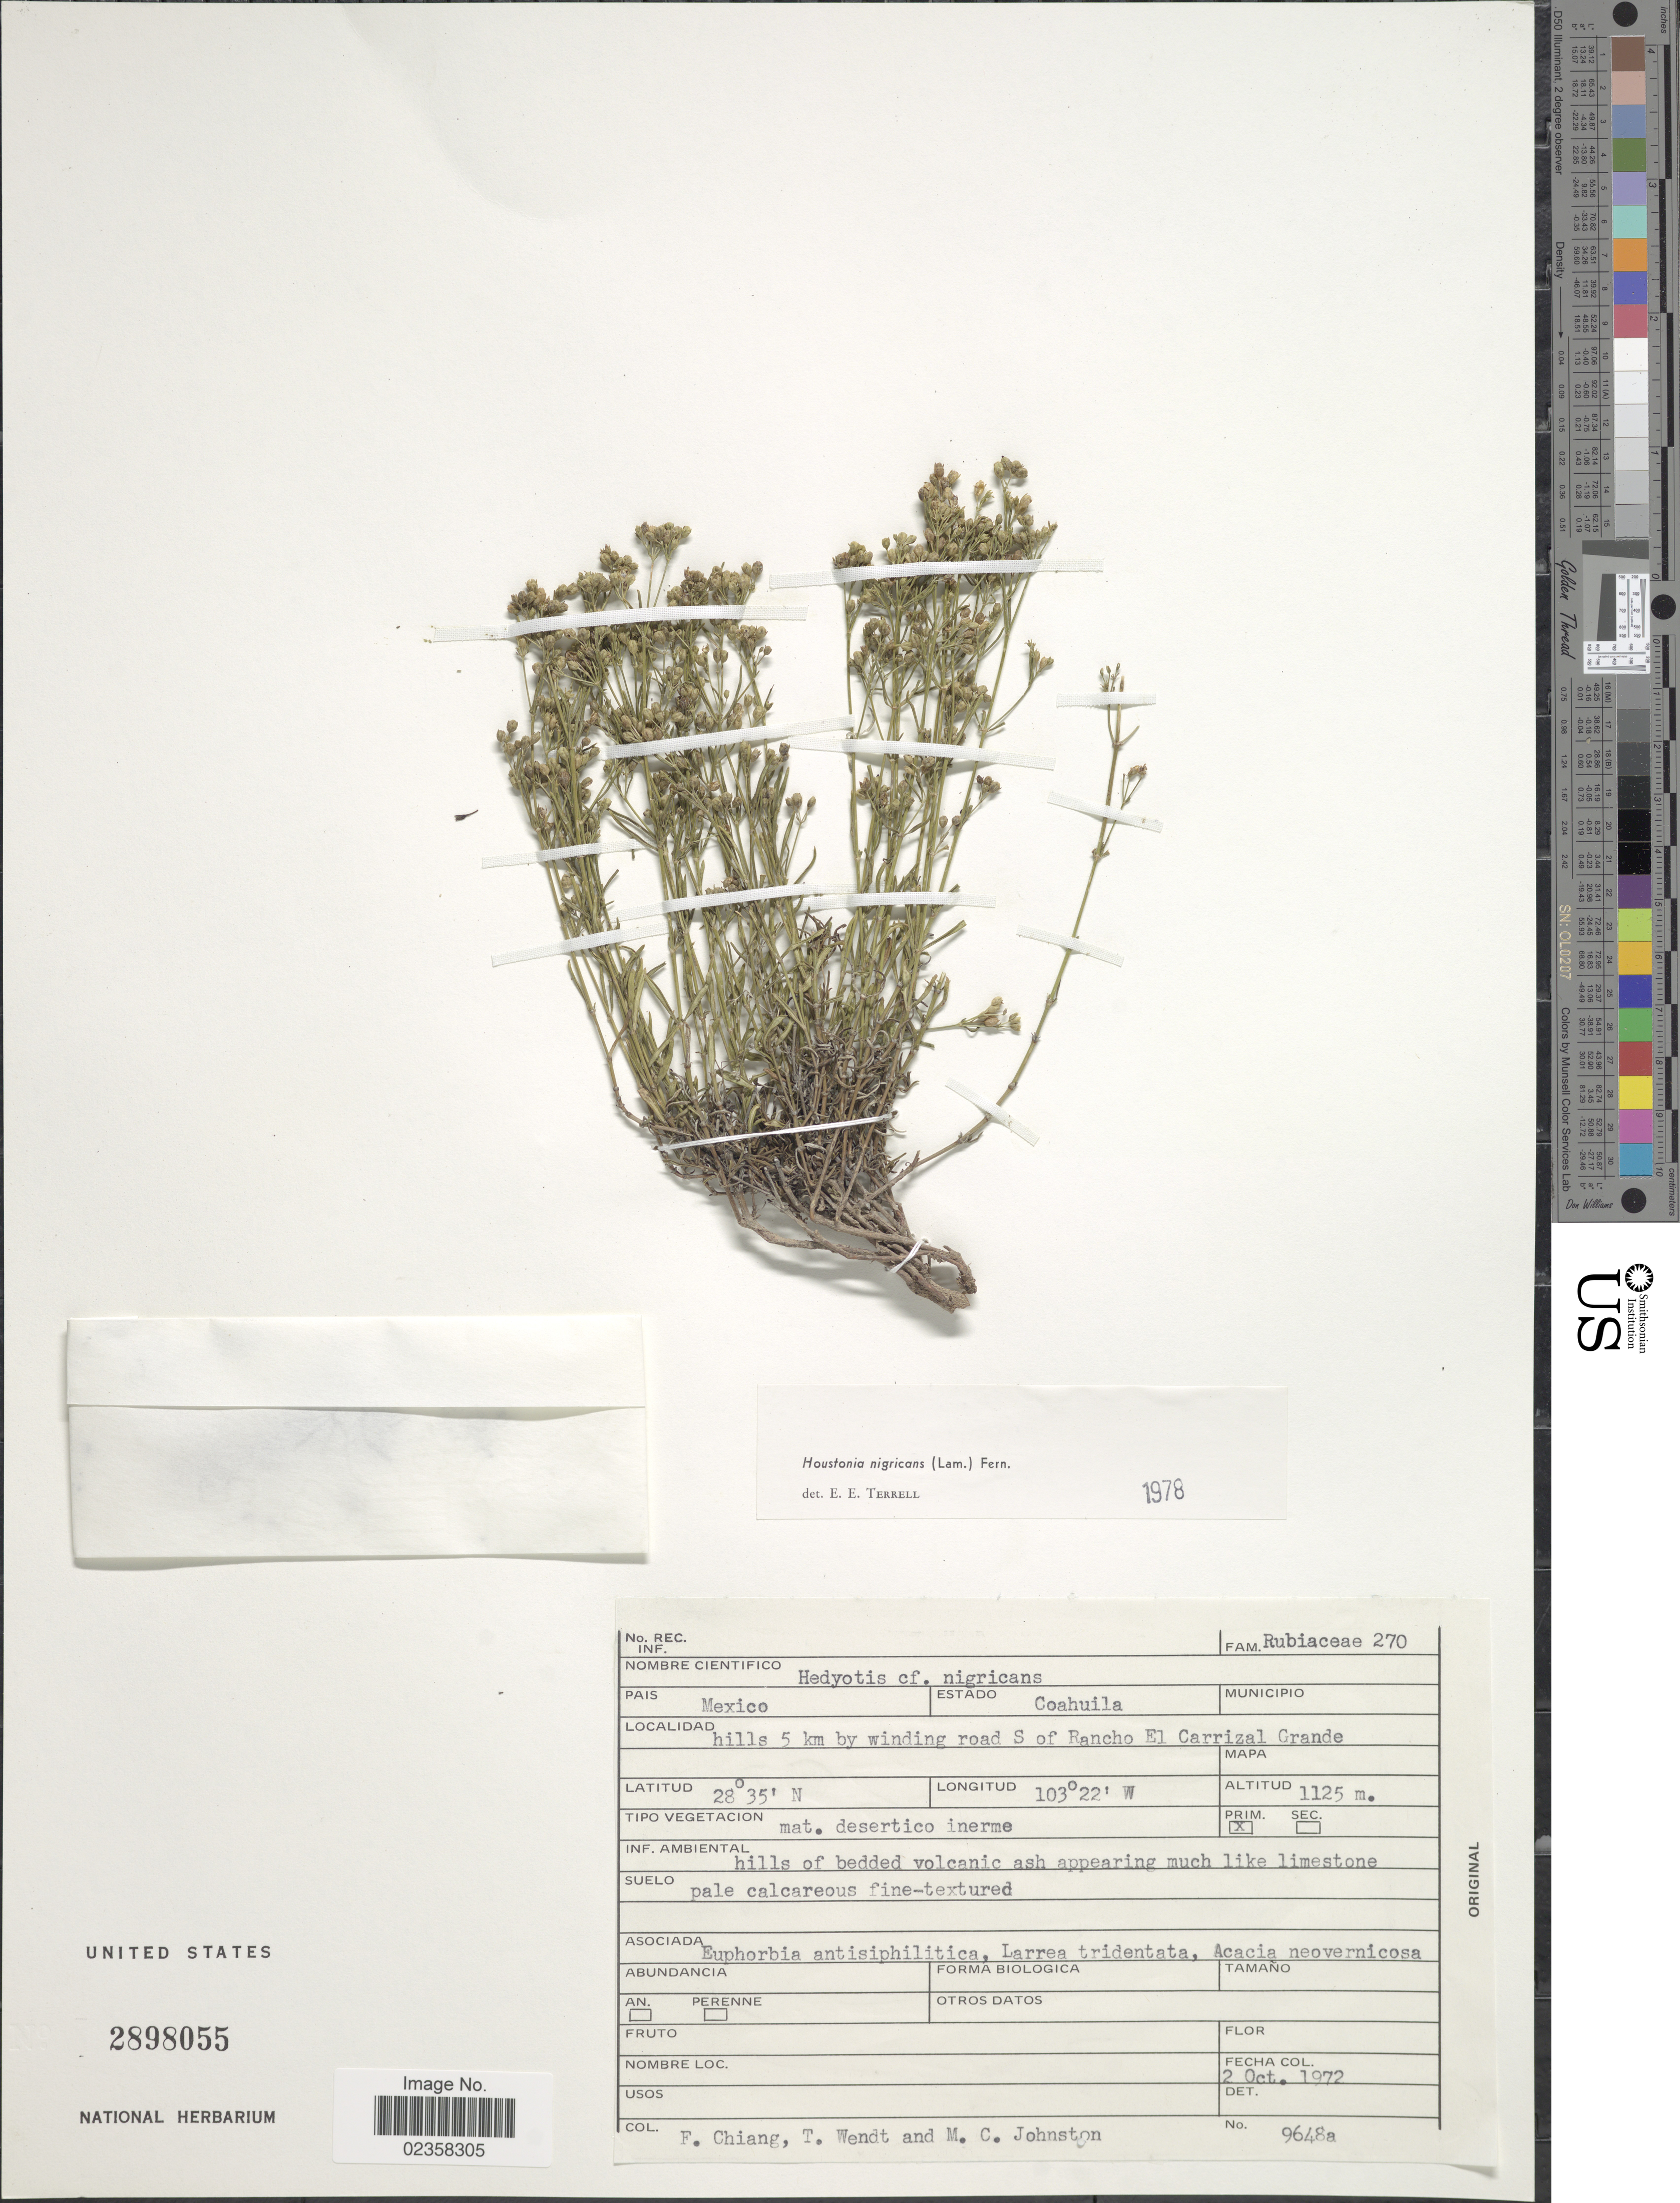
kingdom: Plantae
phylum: Tracheophyta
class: Magnoliopsida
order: Gentianales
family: Rubiaceae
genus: Houstonia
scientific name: Houstonia nigricans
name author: (Lam.) Fernald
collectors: F. Chiang, T. L. Wendt & M. Johnston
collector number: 9648a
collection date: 1972-10-02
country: Mexico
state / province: Coahuila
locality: Hills 5 km by winding road S of Rancho El Carrizal Grande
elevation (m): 1125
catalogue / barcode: US 2898055